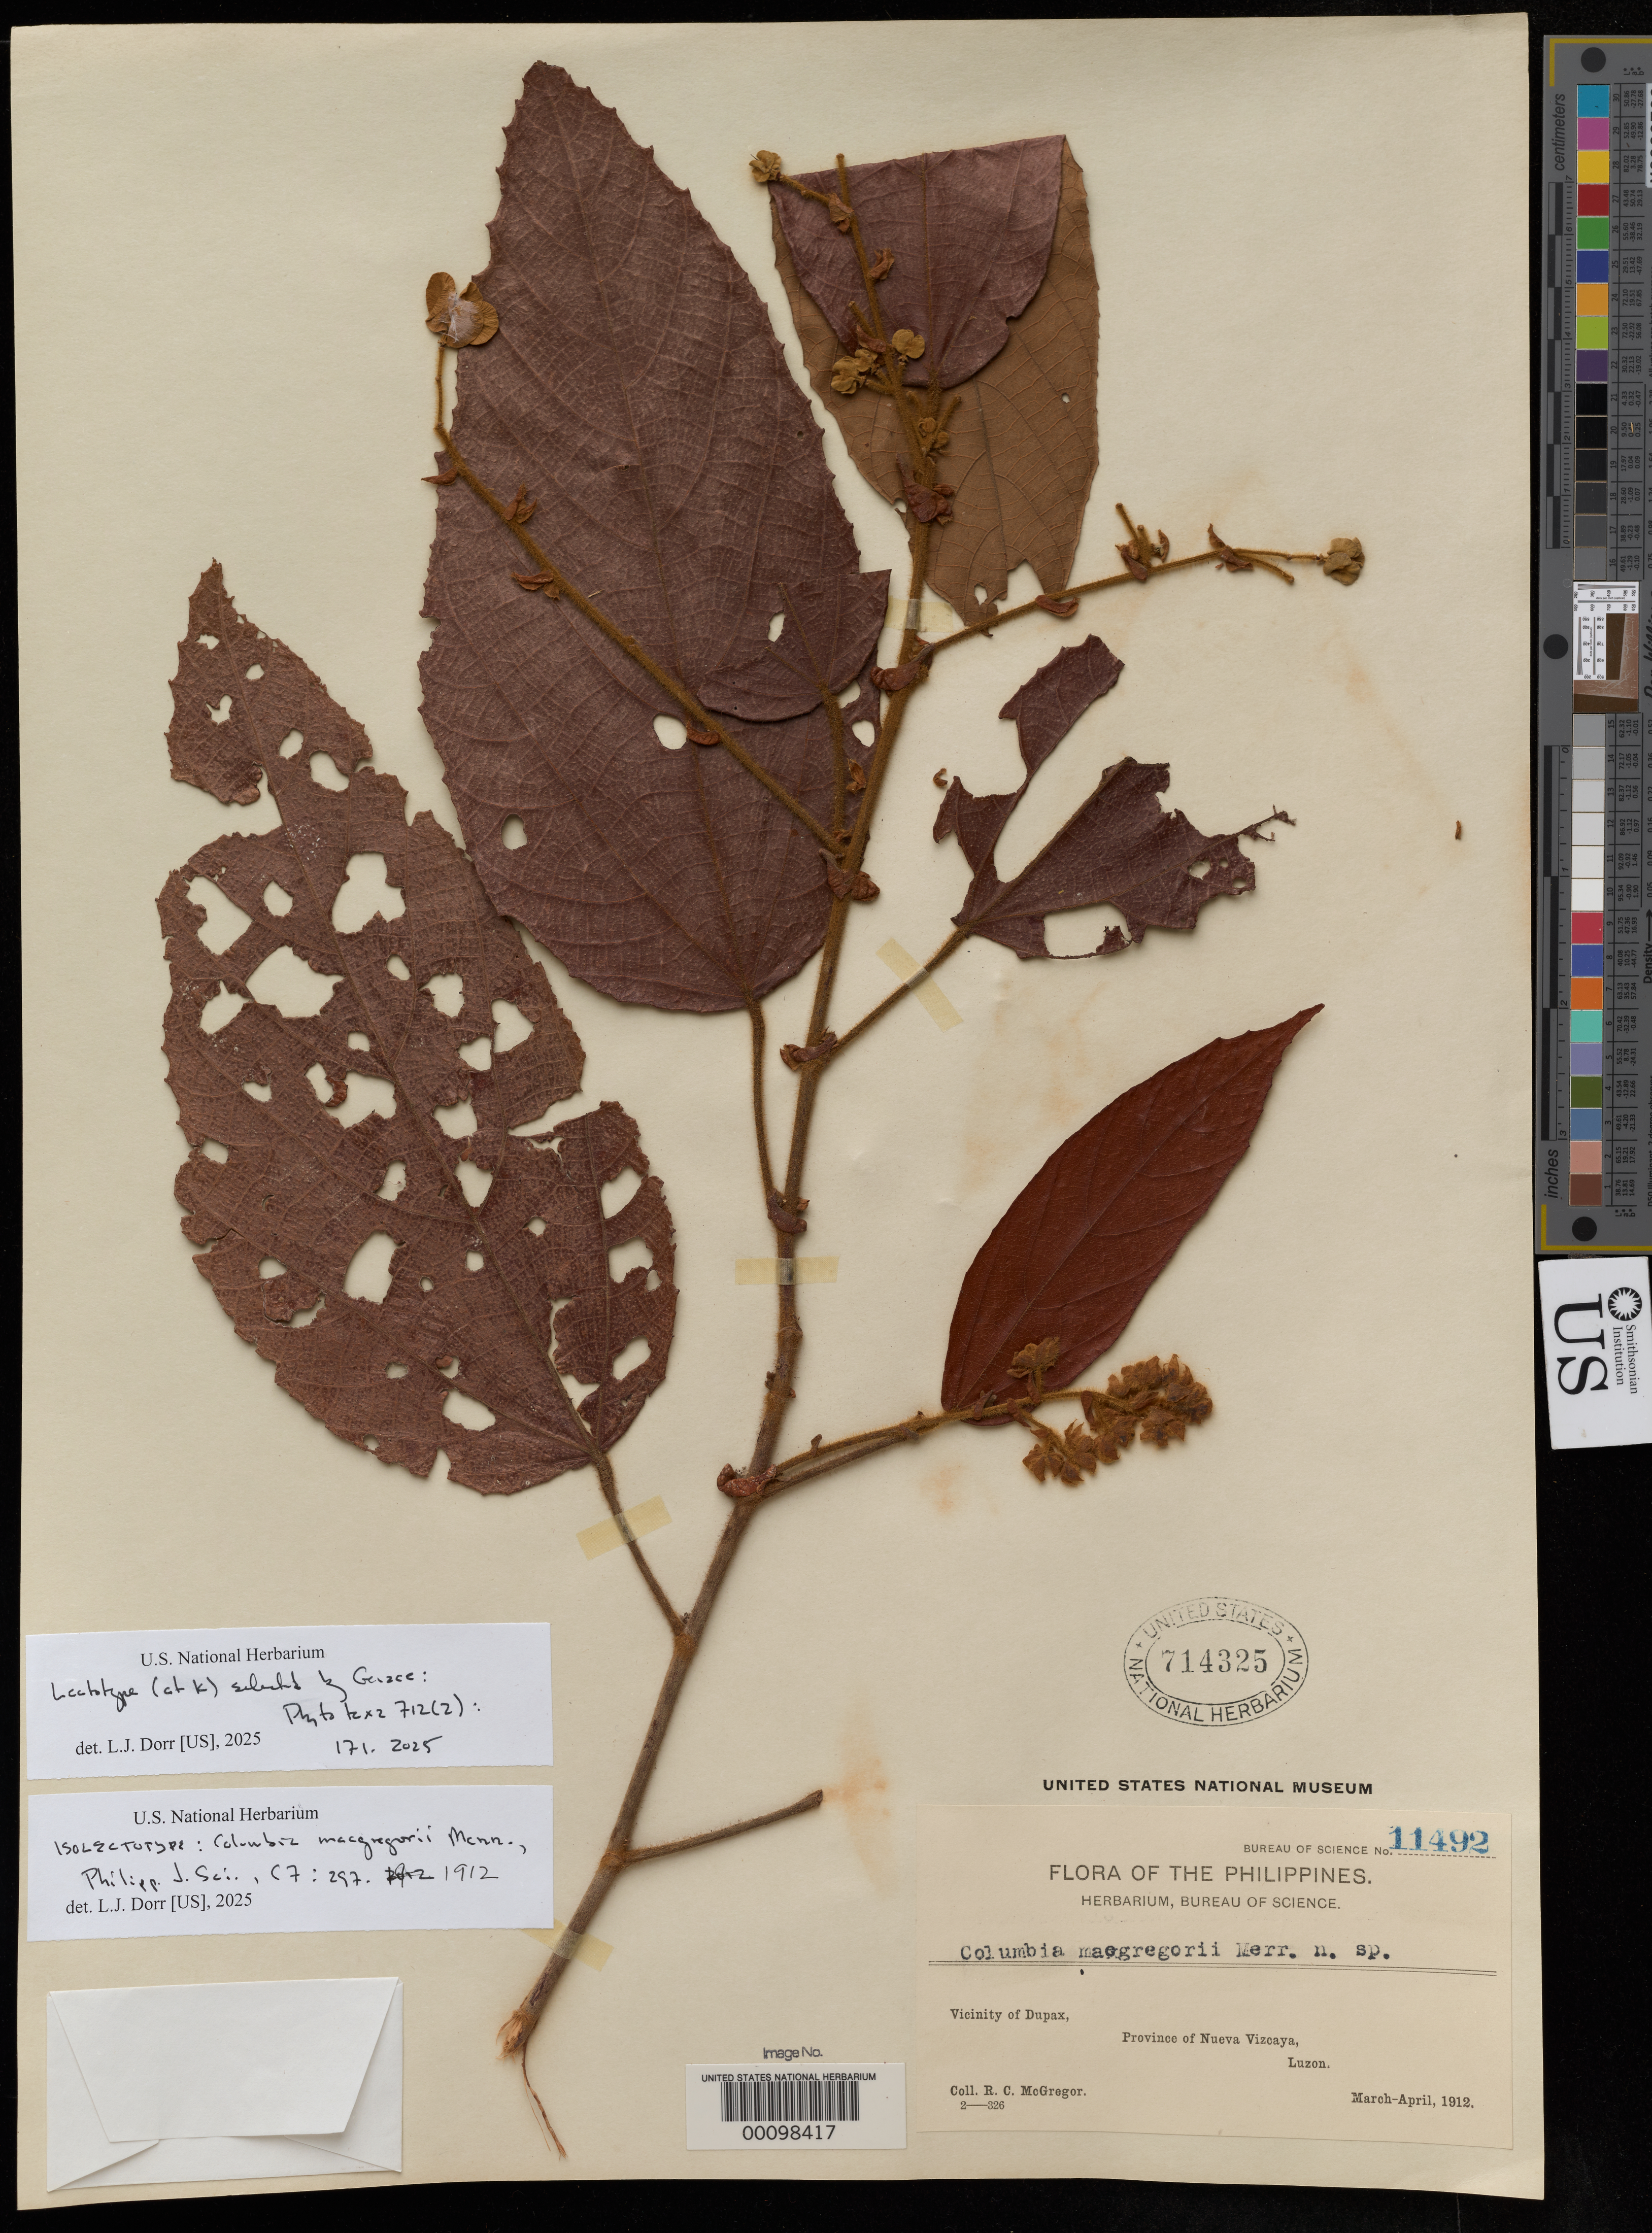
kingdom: Plantae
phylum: Tracheophyta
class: Magnoliopsida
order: Malvales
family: Malvaceae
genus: Columbia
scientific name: Columbia macgregorii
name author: Merr.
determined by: Dorr, Laurence J., Curator (BOT), Smithsonian Institution - National Museum of Natural History (UNITED STATES)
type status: Isolectotype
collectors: R. C. McGregor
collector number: Bur. Sci. 11492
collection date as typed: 12 Apr 1912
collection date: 1912-04-12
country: Philippines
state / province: Cagayan Valley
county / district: Nueva Vizcaya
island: Luzon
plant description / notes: Neotype selected by: Gerace, Phytotaxa 712(2): 170. 2025 (Dorr, L.J., US 2025) DOI: 10.11646/phytotaxa.712.2.6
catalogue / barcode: US 714325